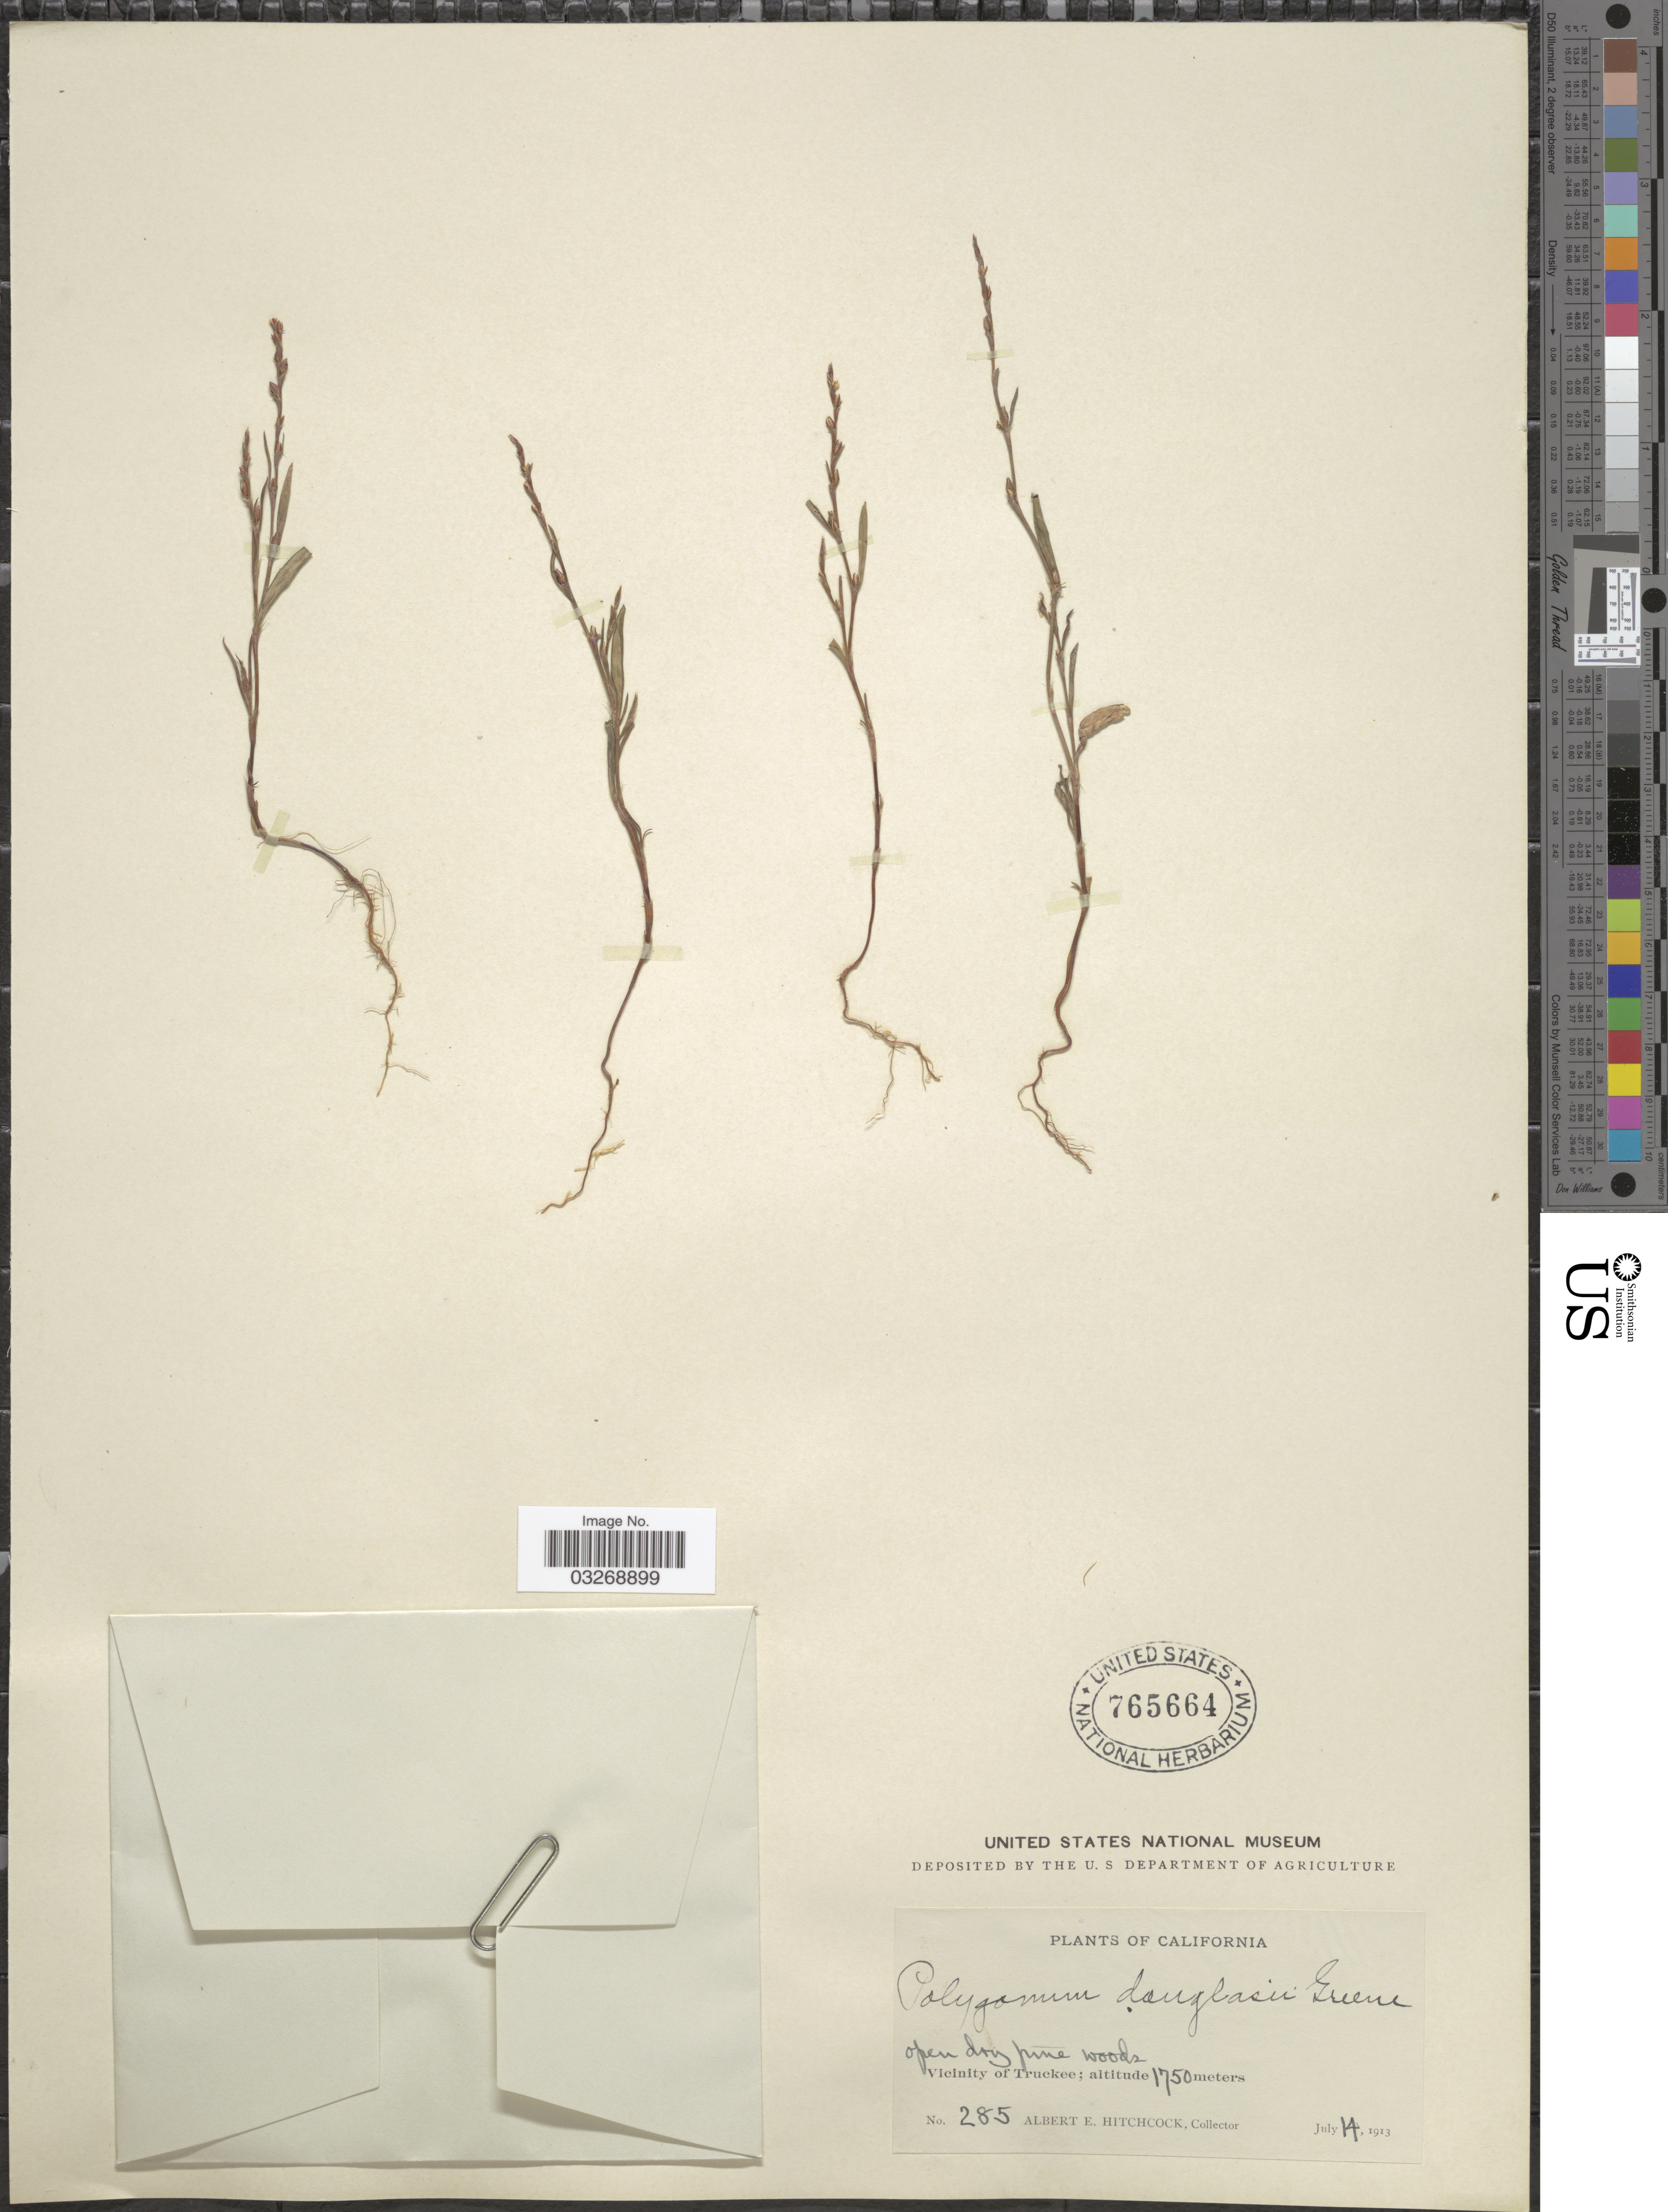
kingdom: Plantae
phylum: Tracheophyta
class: Magnoliopsida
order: Caryophyllales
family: Polygonaceae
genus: Polygonum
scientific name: Polygonum douglasii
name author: Greene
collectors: A. Hitchcock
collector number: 285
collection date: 1913-07-14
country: United States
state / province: California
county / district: Nevada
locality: Vicinity of Truckee.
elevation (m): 1750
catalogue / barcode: US 765664